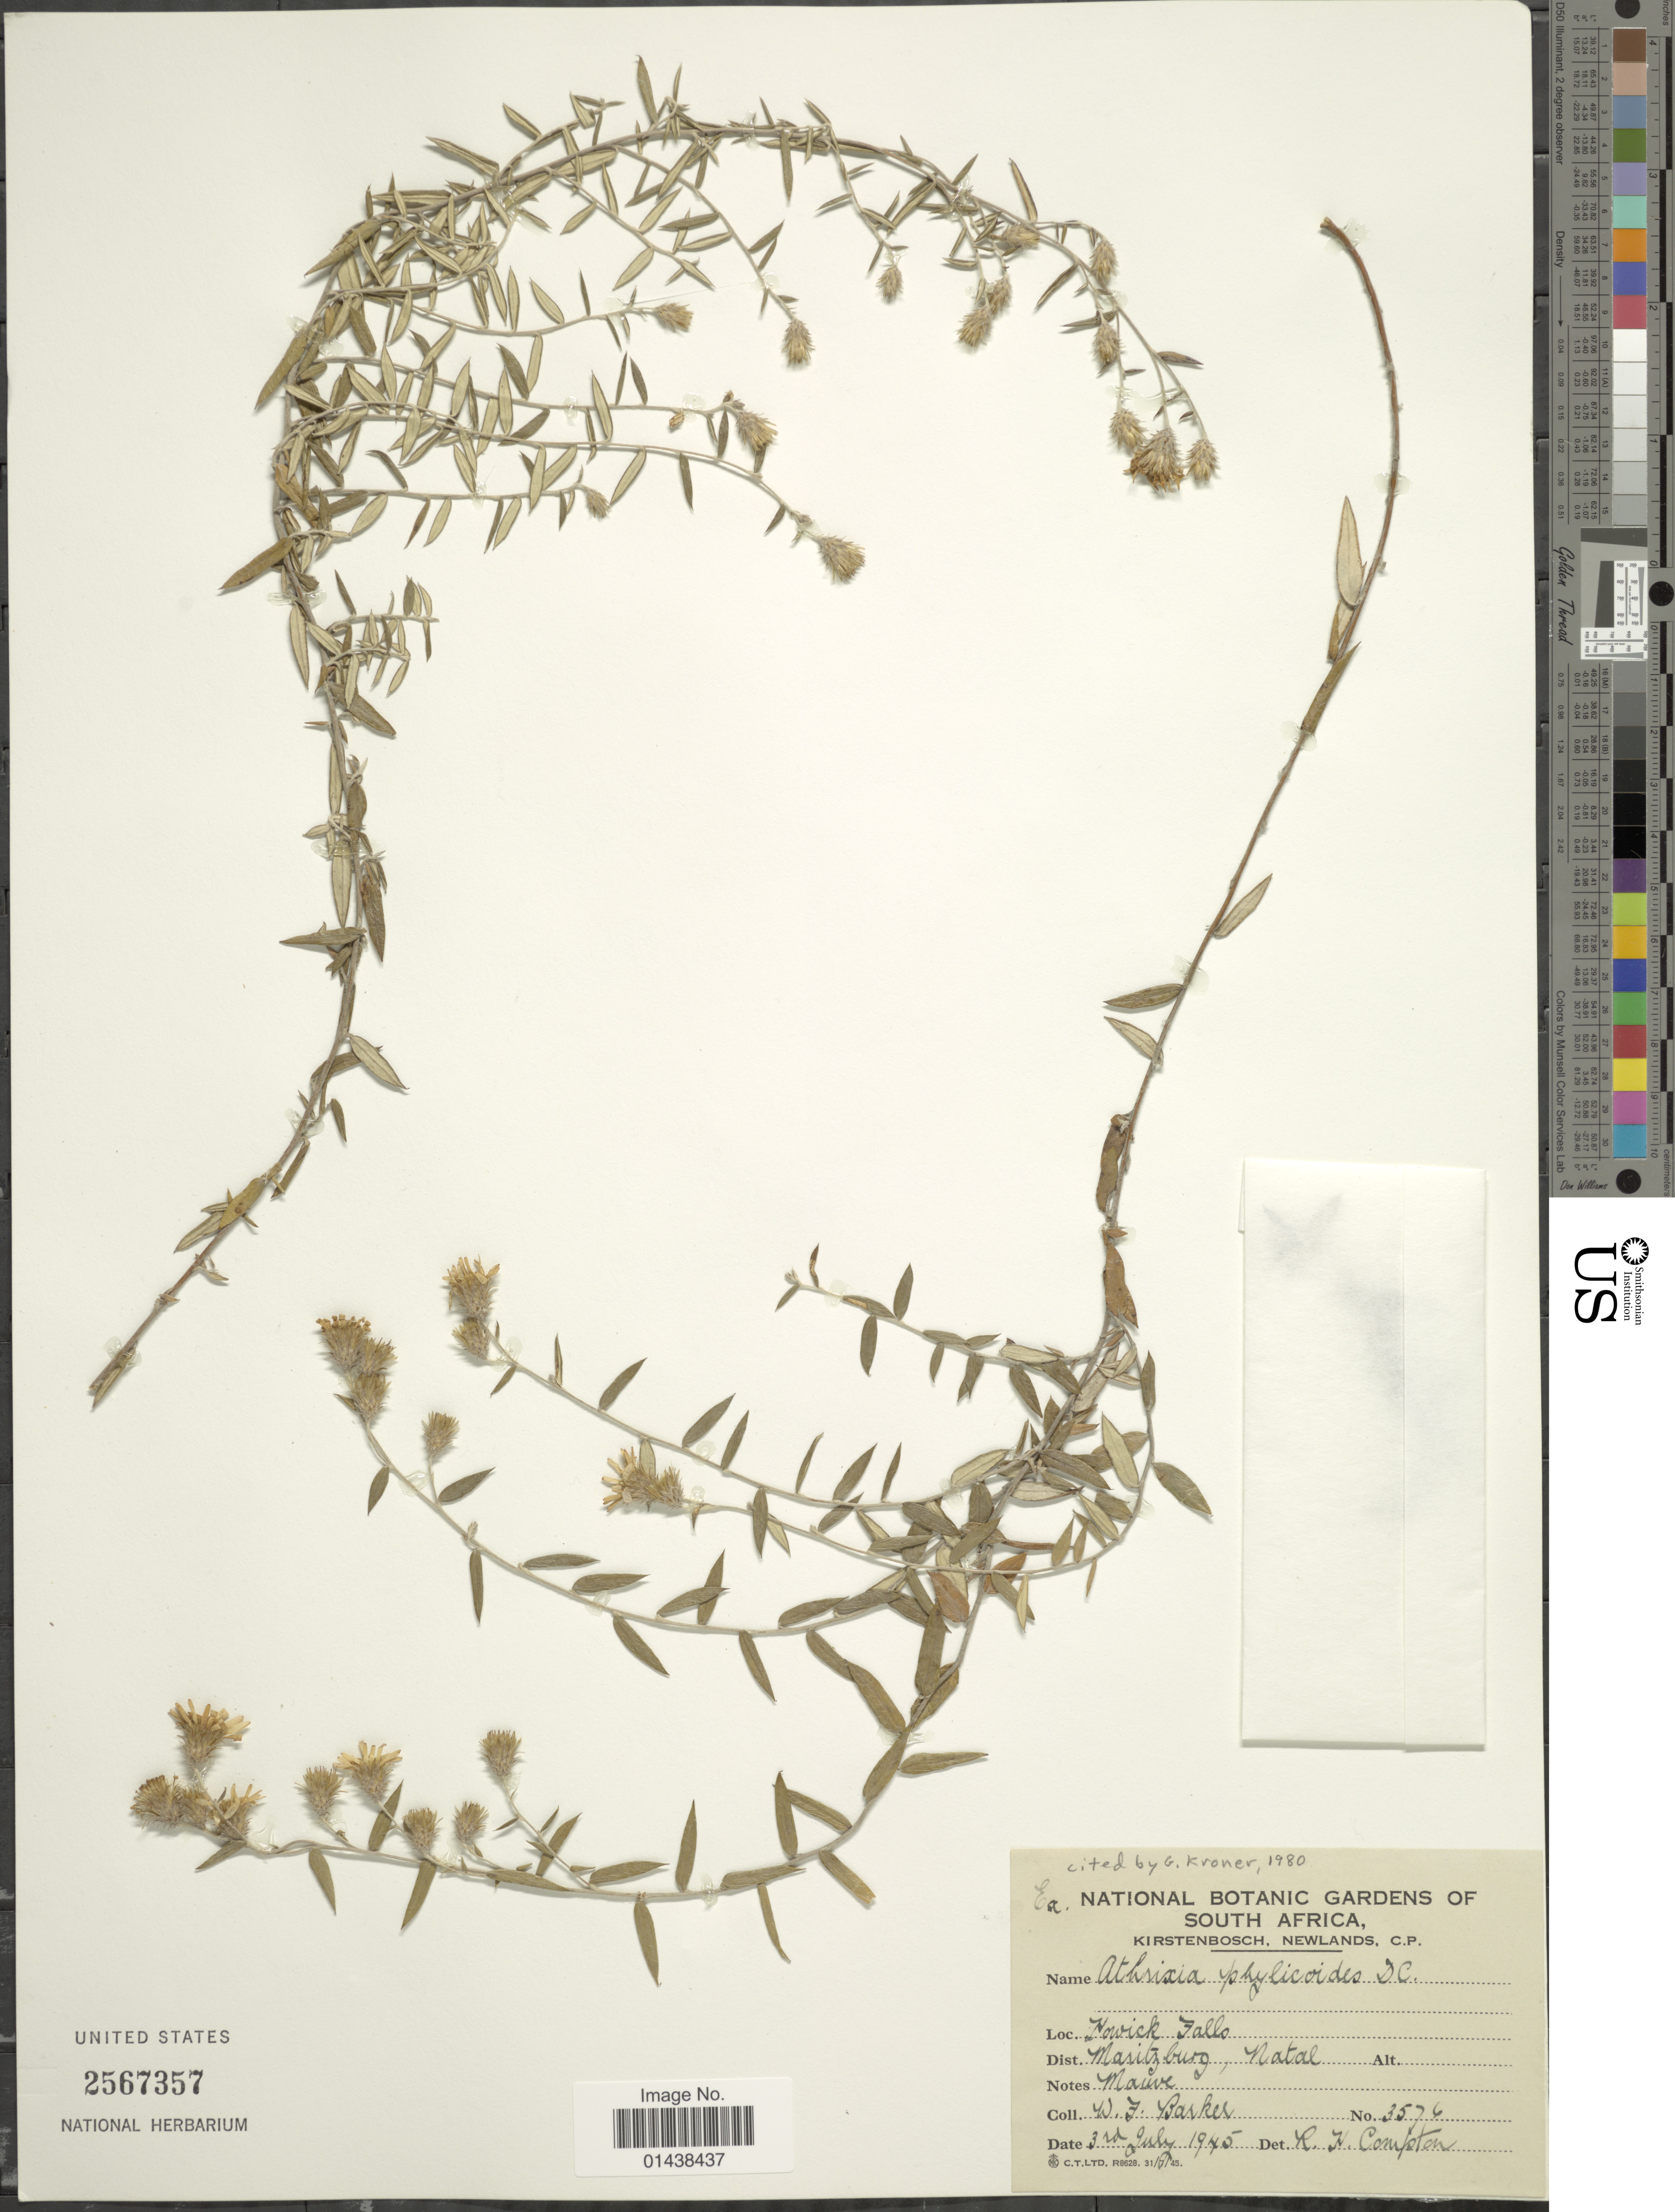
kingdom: Plantae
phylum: Tracheophyta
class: Magnoliopsida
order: Asterales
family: Asteraceae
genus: Athrixia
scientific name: Athrixia phylicoides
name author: DC.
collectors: W. F. Barker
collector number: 3576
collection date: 1945-07-03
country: South Africa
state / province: KwaZulu-Natal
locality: Howick Fallo, Maritzburg, Natal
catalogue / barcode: US 2567357